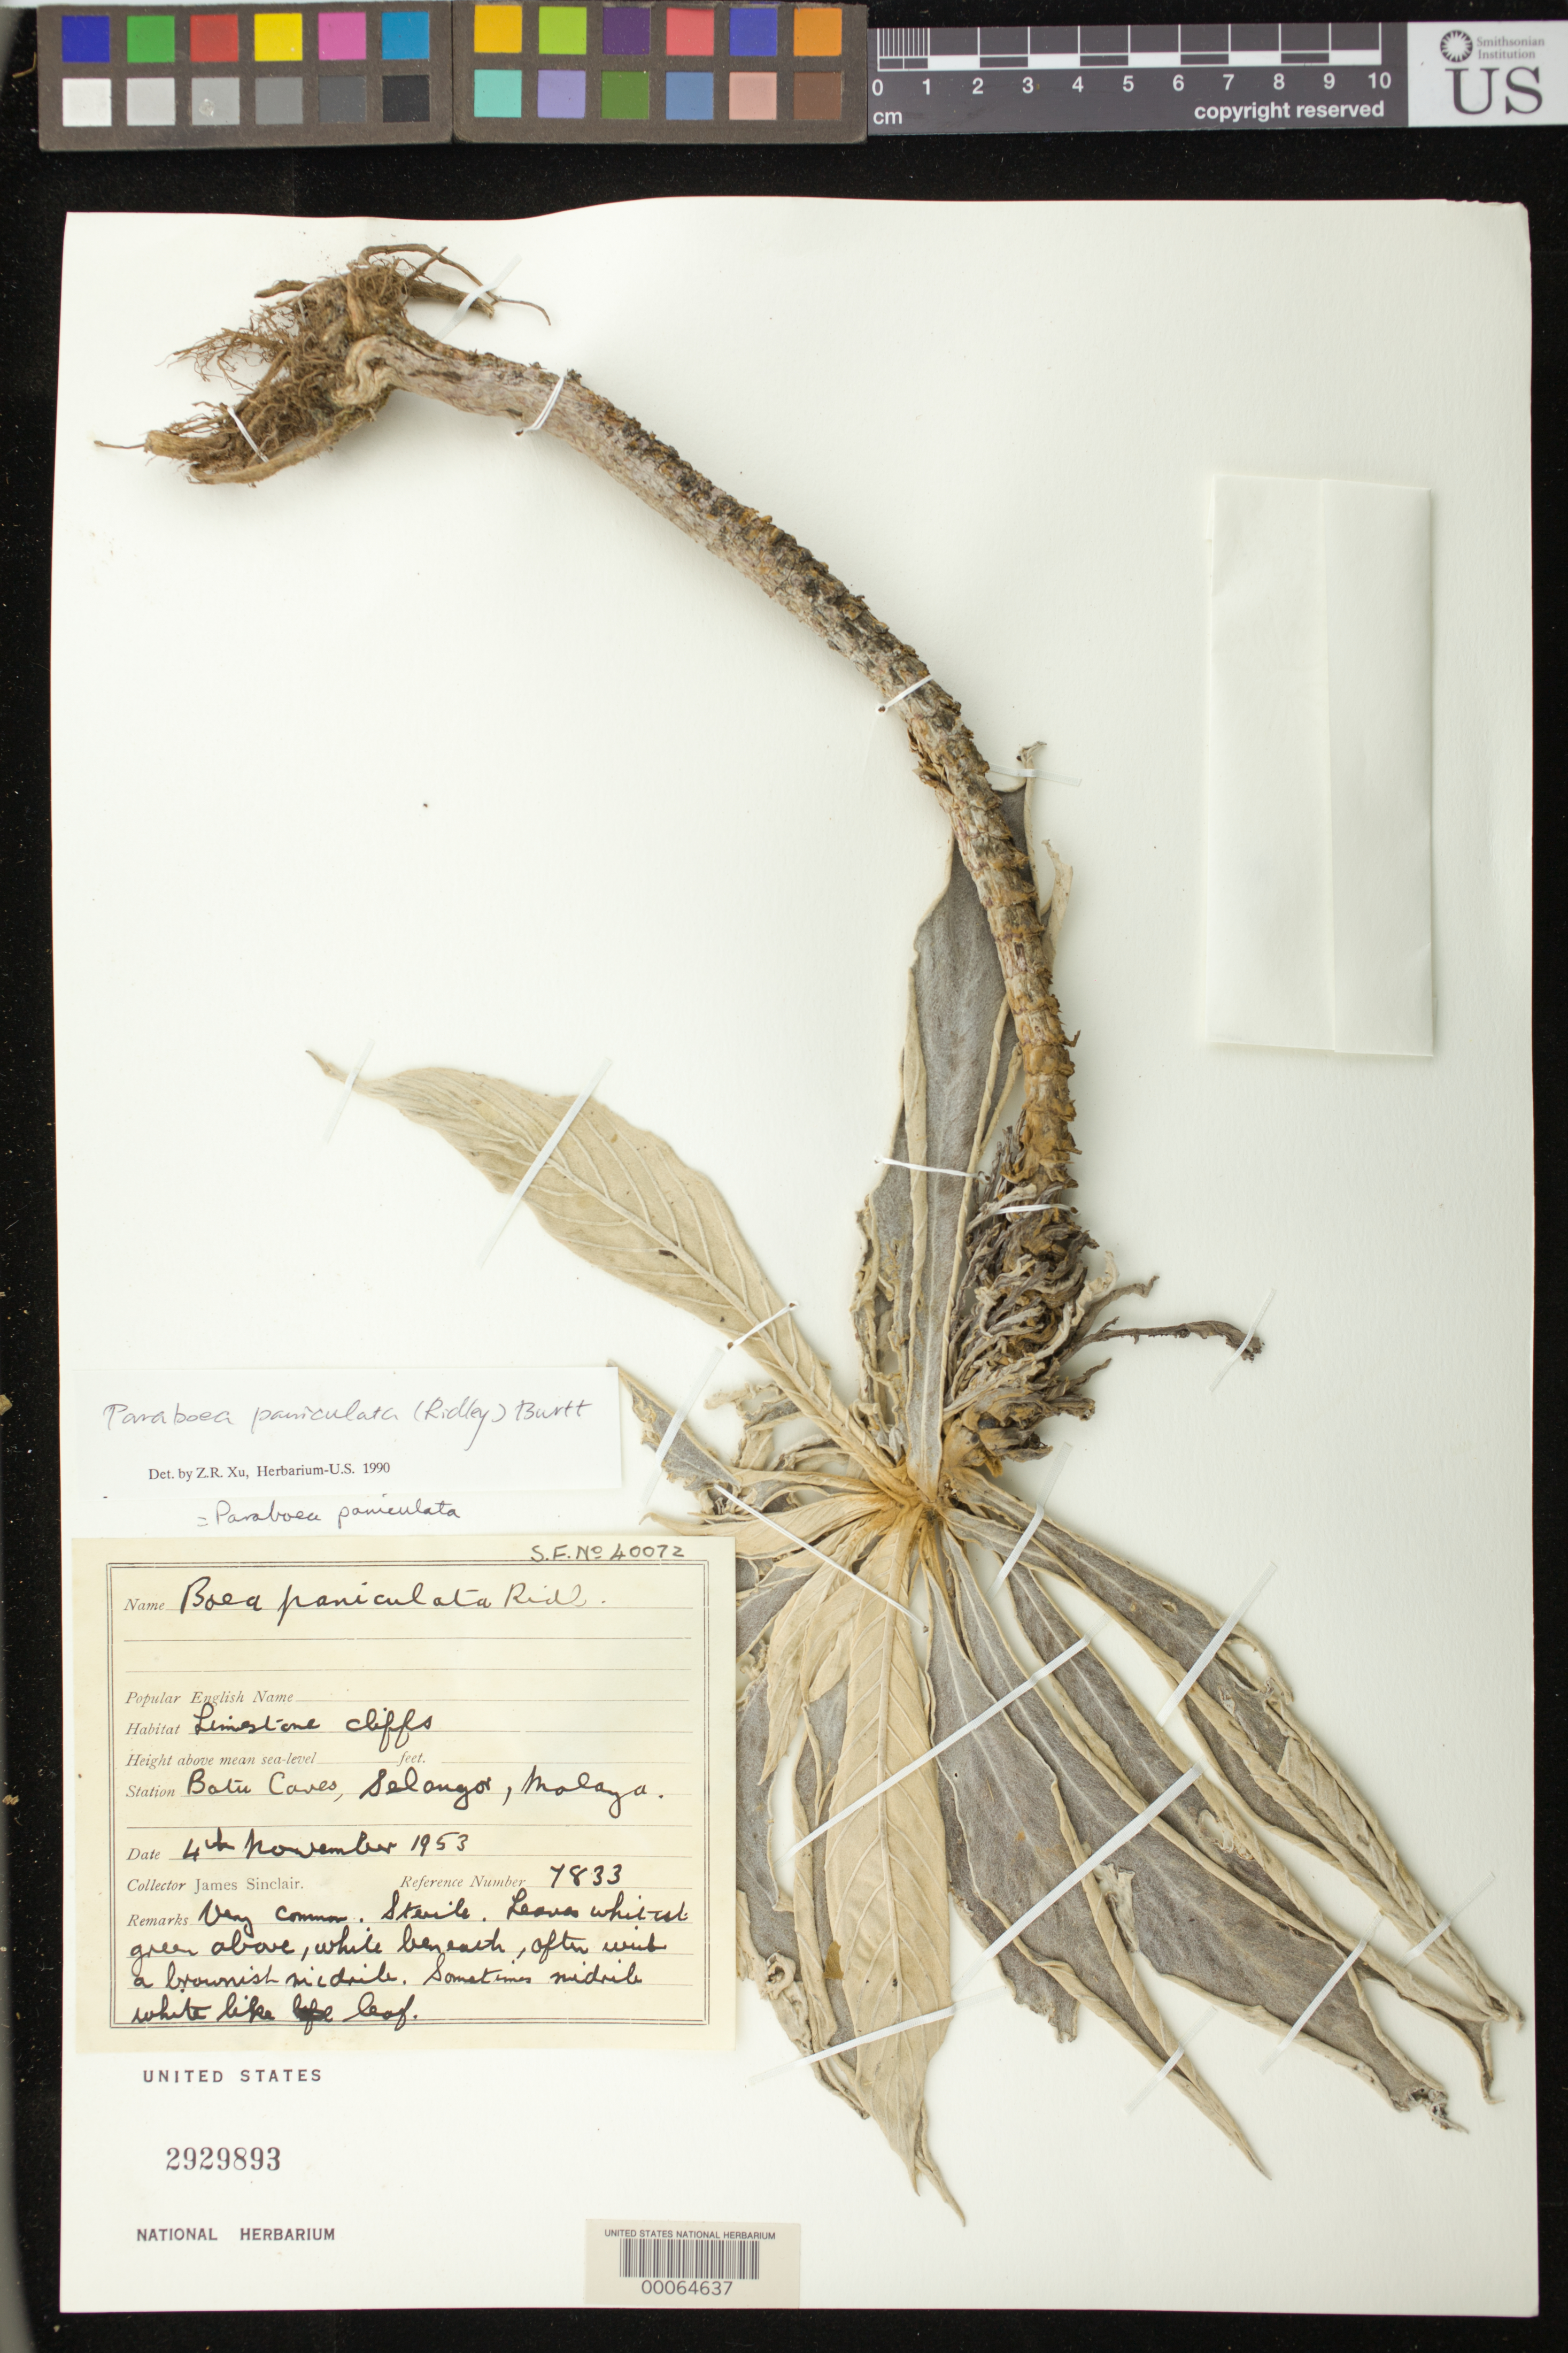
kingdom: Plantae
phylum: Tracheophyta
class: Magnoliopsida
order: Lamiales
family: Gesneriaceae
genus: Paraboea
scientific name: Paraboea paniculata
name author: (Ridl.) B.L. Burtt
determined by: Xu, Z. R.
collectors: J. Sinclair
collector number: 7833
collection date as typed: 04 Nov 1953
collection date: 1953-11-04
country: Malaysia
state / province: Selangor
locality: Selangor,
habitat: Limestone cliffs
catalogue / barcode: US 2929893